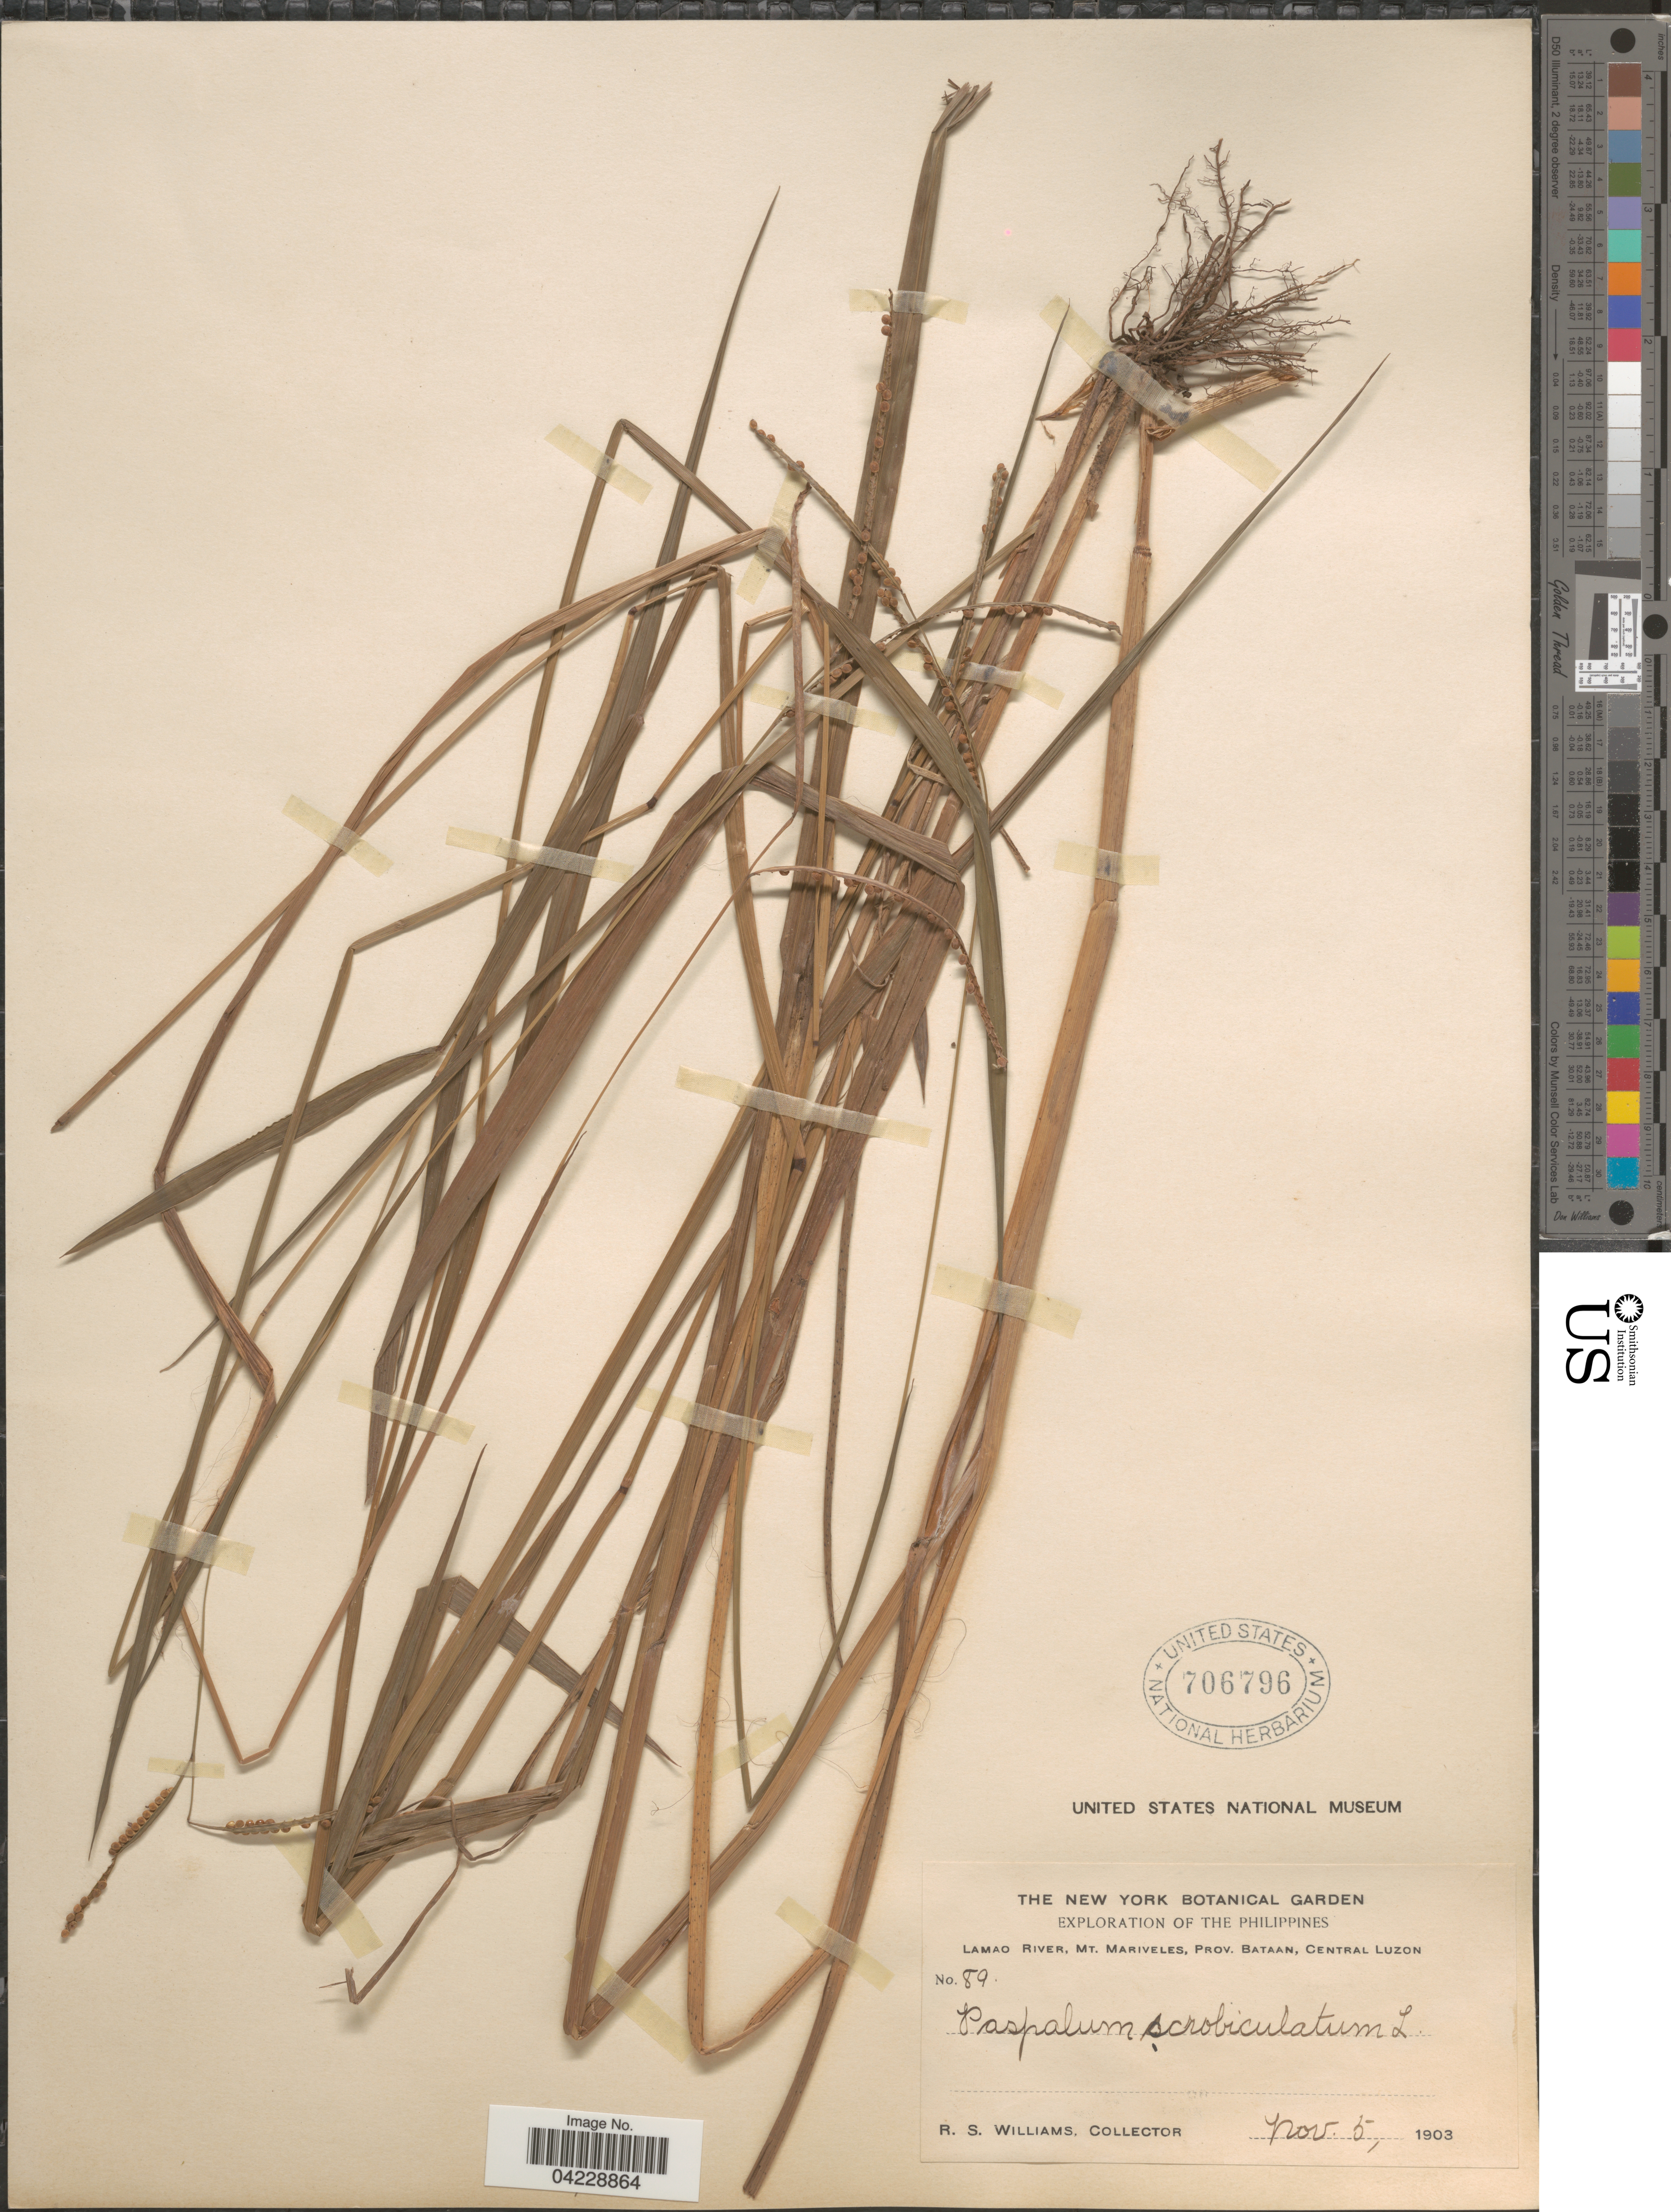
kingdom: Plantae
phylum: Tracheophyta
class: Liliopsida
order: Poales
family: Poaceae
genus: Paspalum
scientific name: Paspalum scrobiculatum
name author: L.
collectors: R. S. Williams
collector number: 89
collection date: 1903-11-05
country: Philippines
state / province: Central Luzon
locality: Exploration of the Philippines. Lamao River, Mt. Mariveles, Prov. Bataan.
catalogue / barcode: US 706796